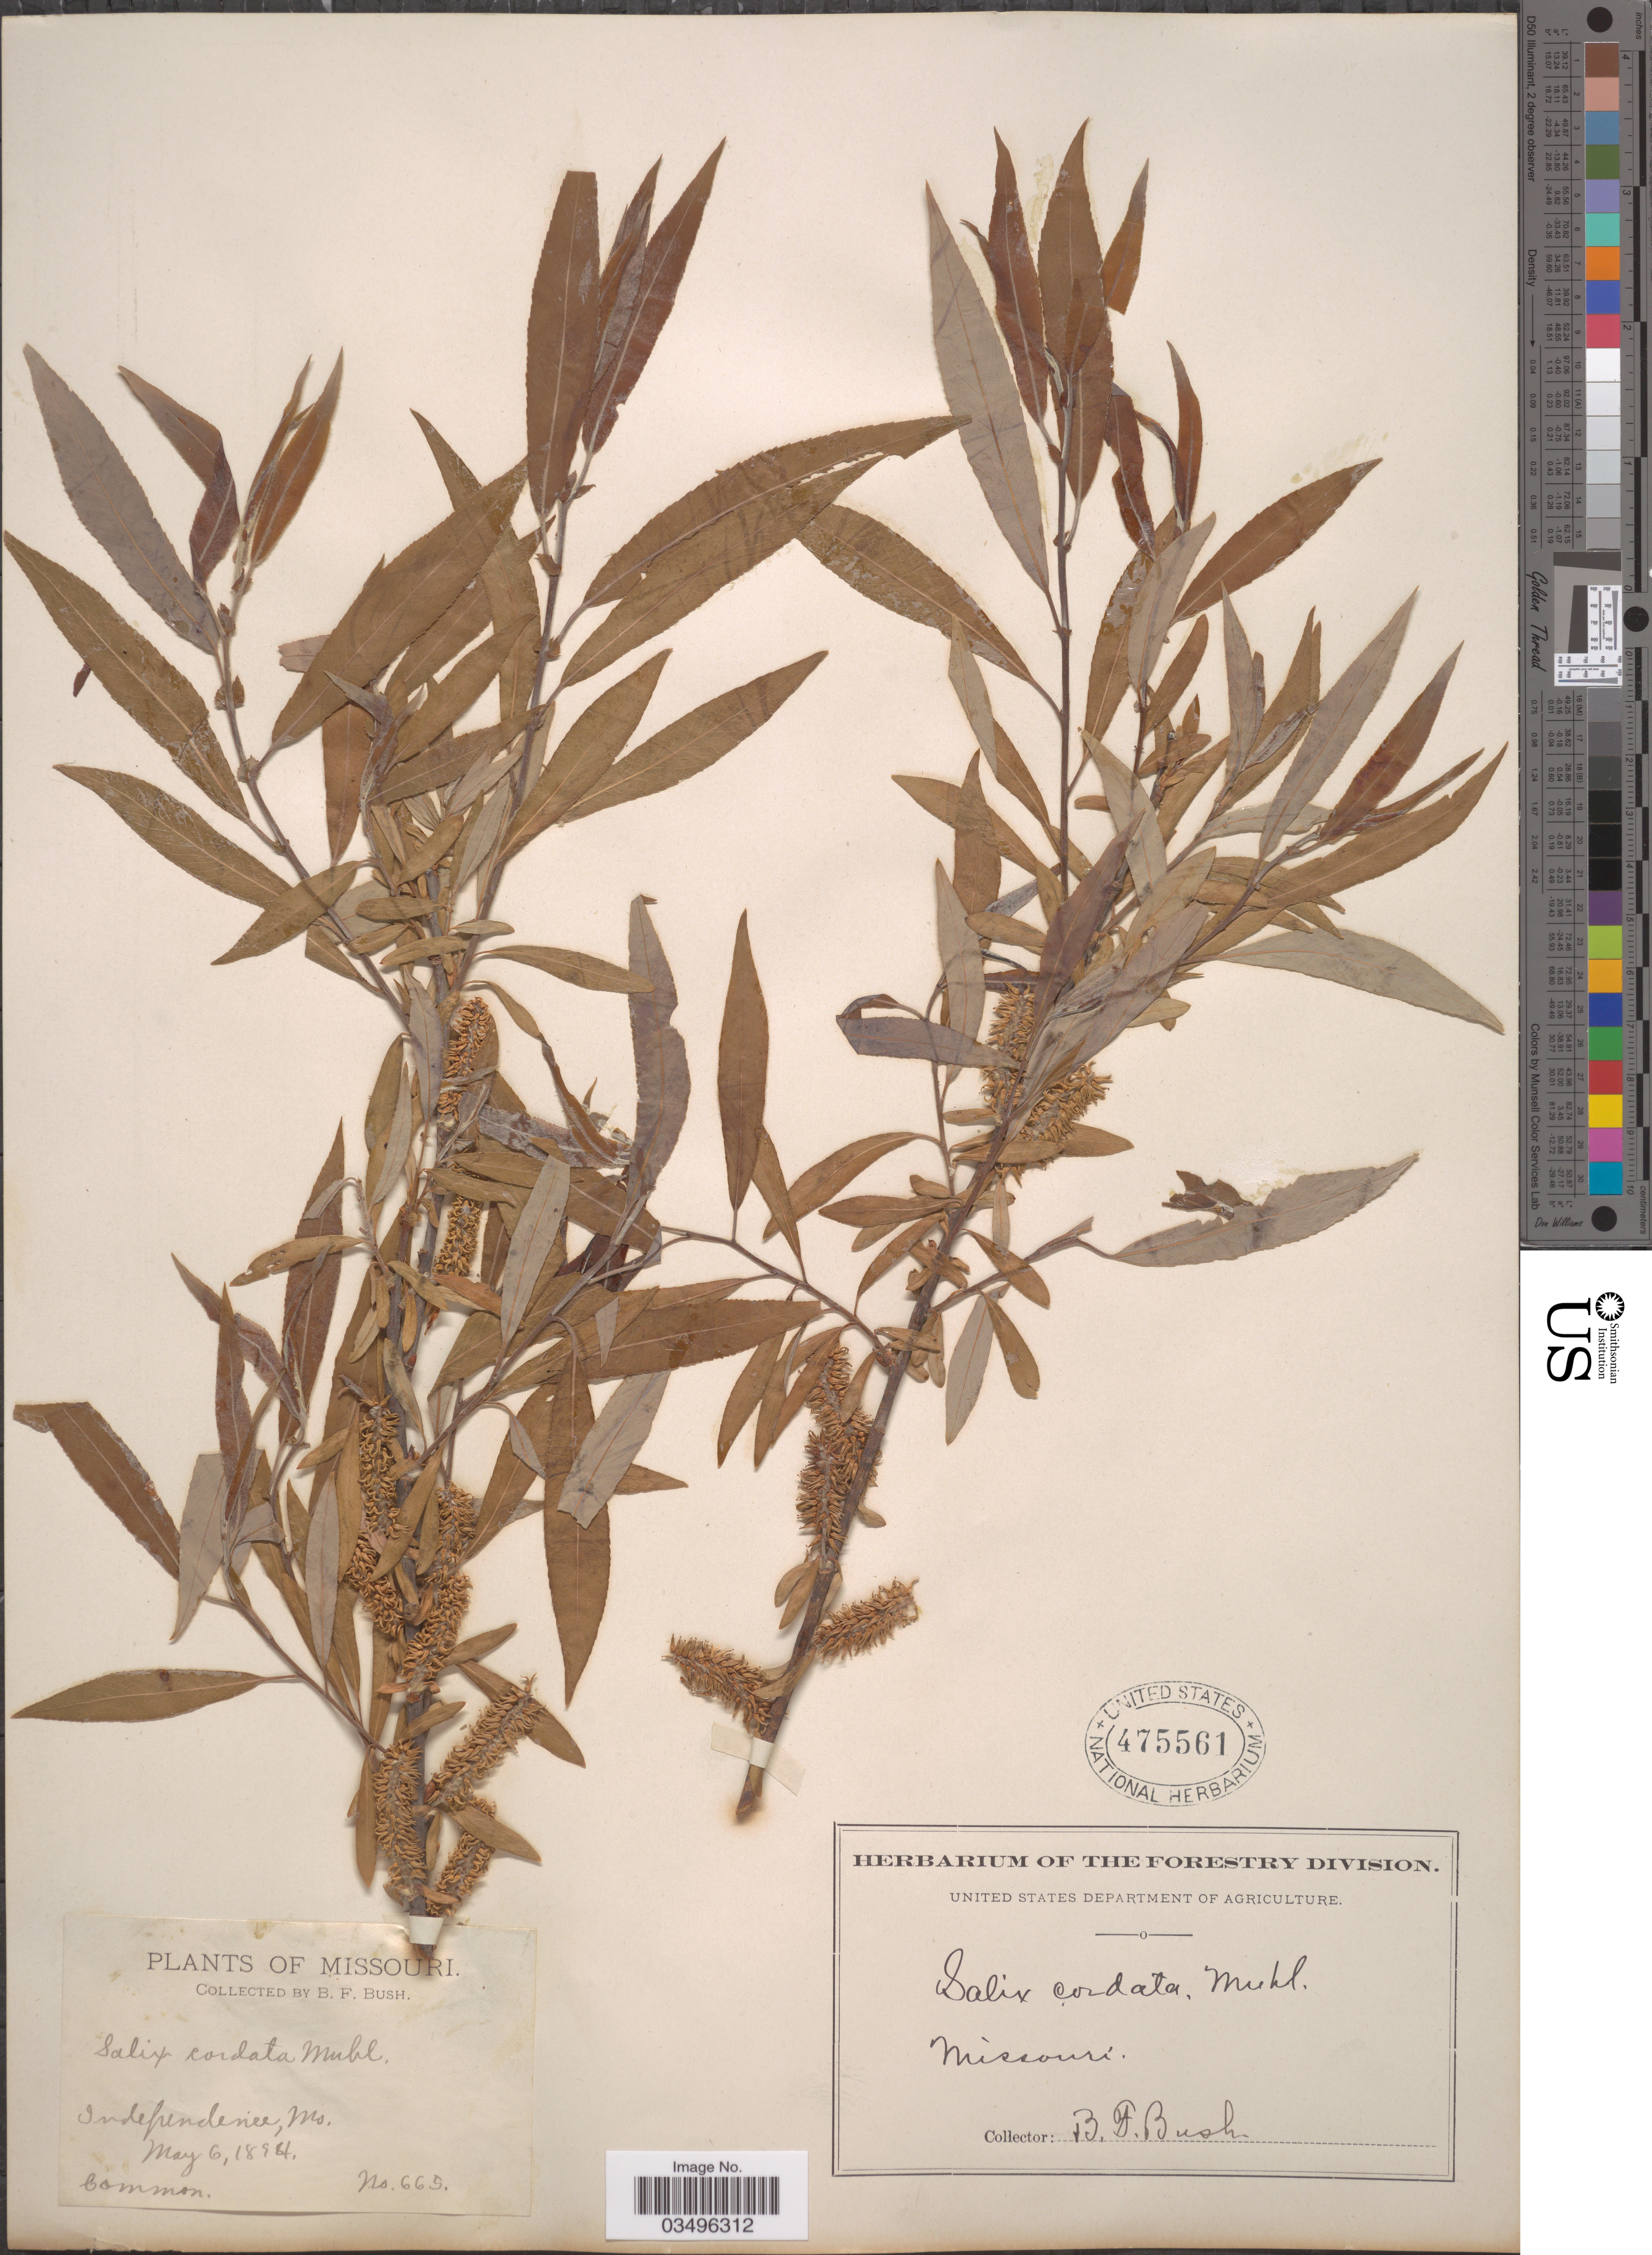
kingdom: Plantae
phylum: Tracheophyta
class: Magnoliopsida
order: Malpighiales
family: Salicaceae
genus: Salix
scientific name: Salix cordata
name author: Michx.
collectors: B. F. Bush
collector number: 665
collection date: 1894-05-06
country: United States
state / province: Missouri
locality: Independence.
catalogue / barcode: US 475561